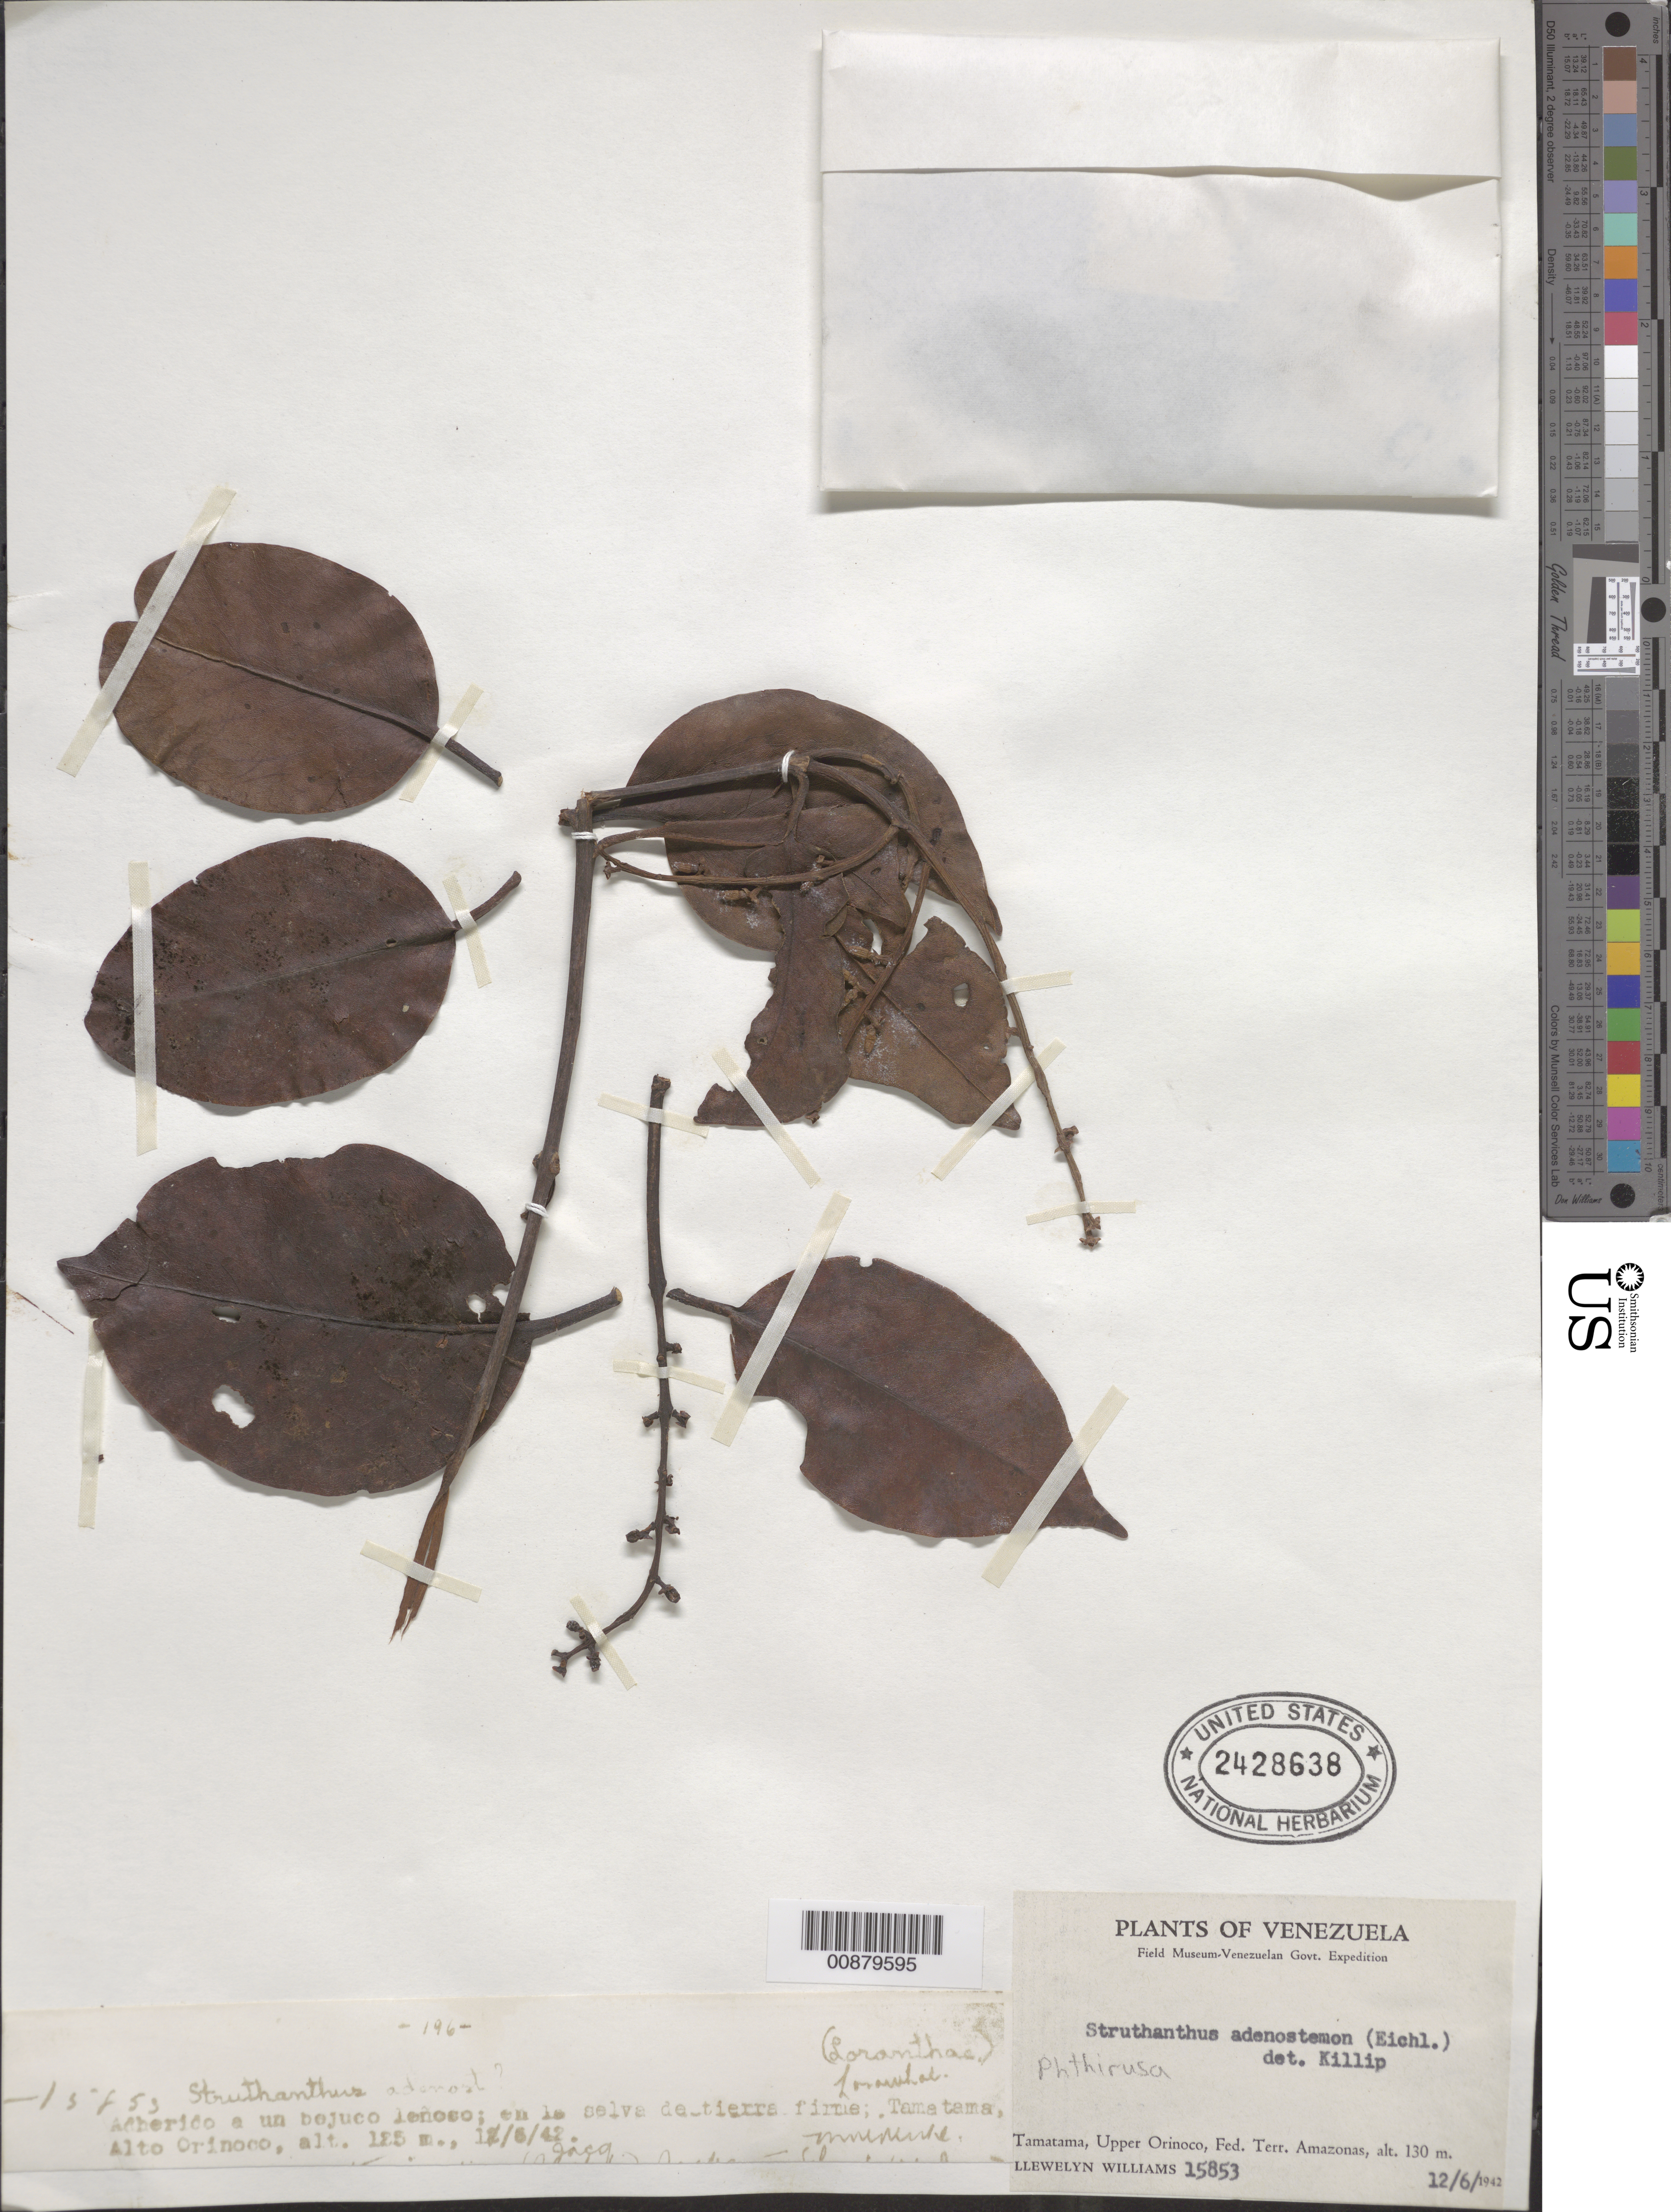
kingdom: Plantae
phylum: Tracheophyta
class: Magnoliopsida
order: Santalales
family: Loranthaceae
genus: Struthanthus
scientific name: Struthanthus adenostemon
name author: Eichler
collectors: Ll. Williams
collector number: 15853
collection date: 1942-06-12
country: Venezuela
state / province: Amazonas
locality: Alto Orinoco. Tamatama, Upper Orinoco, Fed. Terr. Amazonas.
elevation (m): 130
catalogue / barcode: US 2428638